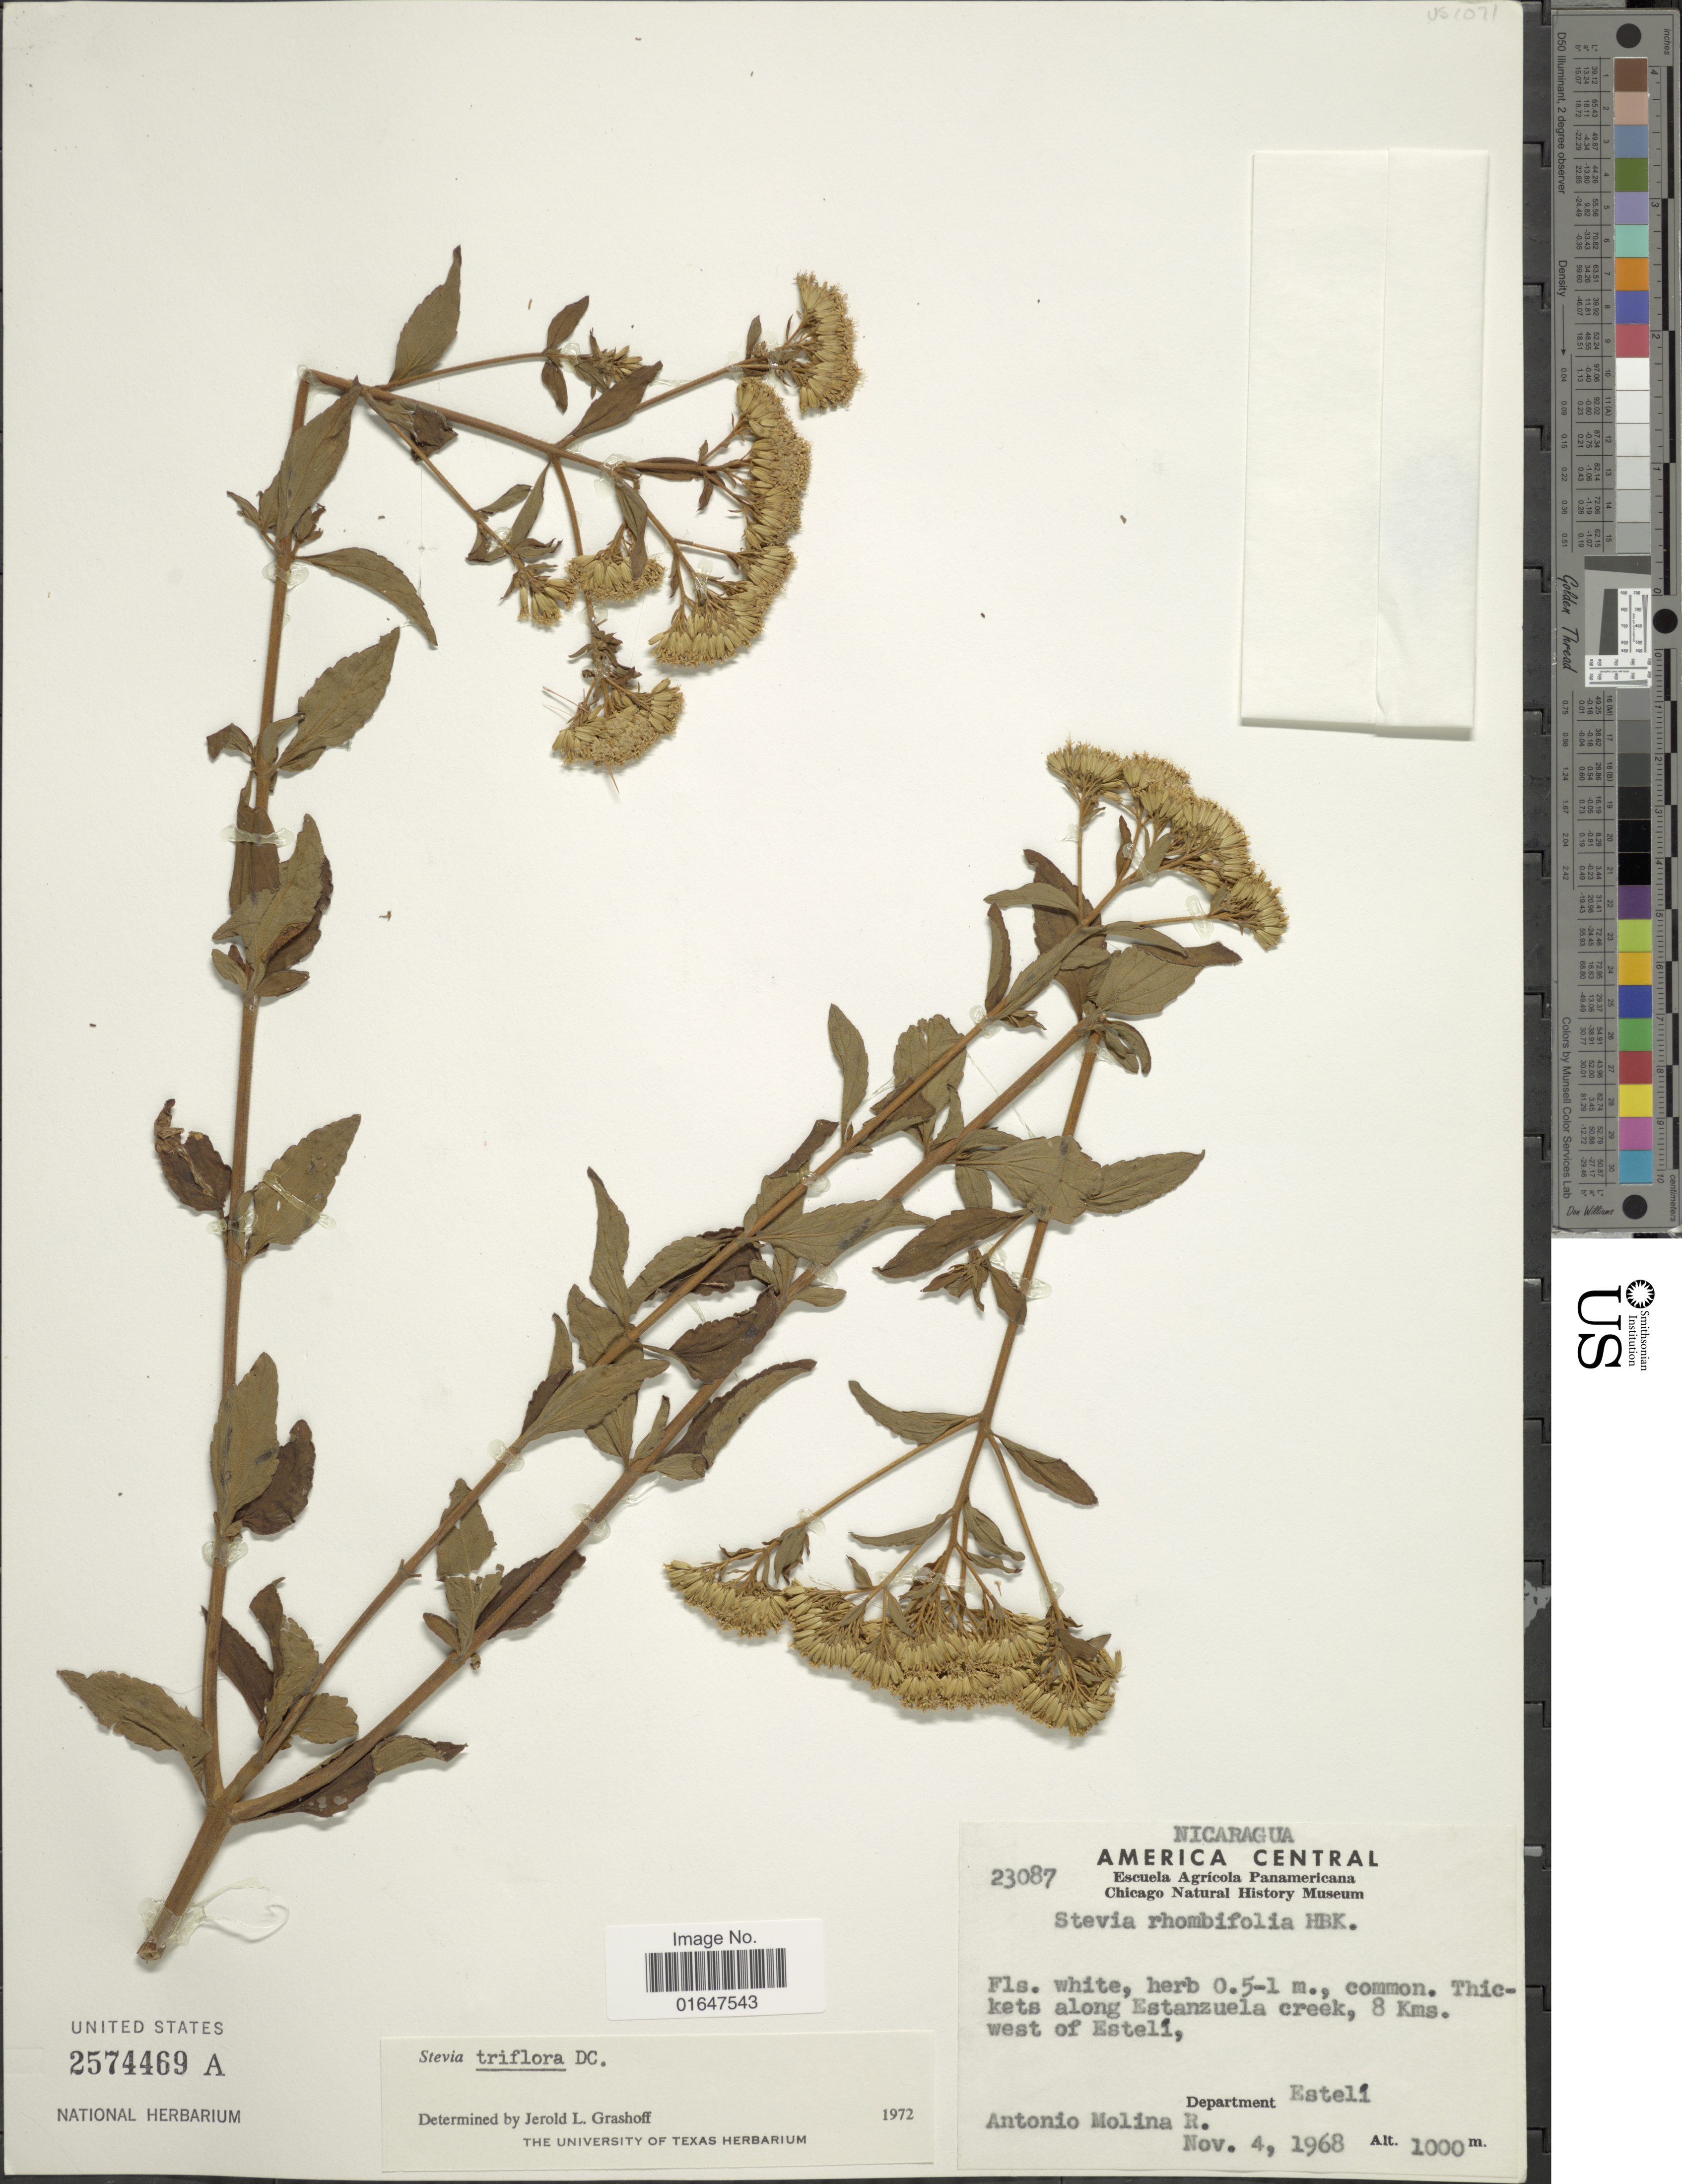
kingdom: Plantae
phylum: Tracheophyta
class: Magnoliopsida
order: Asterales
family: Asteraceae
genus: Stevia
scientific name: Stevia triflora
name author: DC.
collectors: A. Molina R.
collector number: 23087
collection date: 1968-11-04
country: Nicaragua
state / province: Esteli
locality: Along Estanzuela creek, 8 kms west of Esteli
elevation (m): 1000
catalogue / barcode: US 2574469A